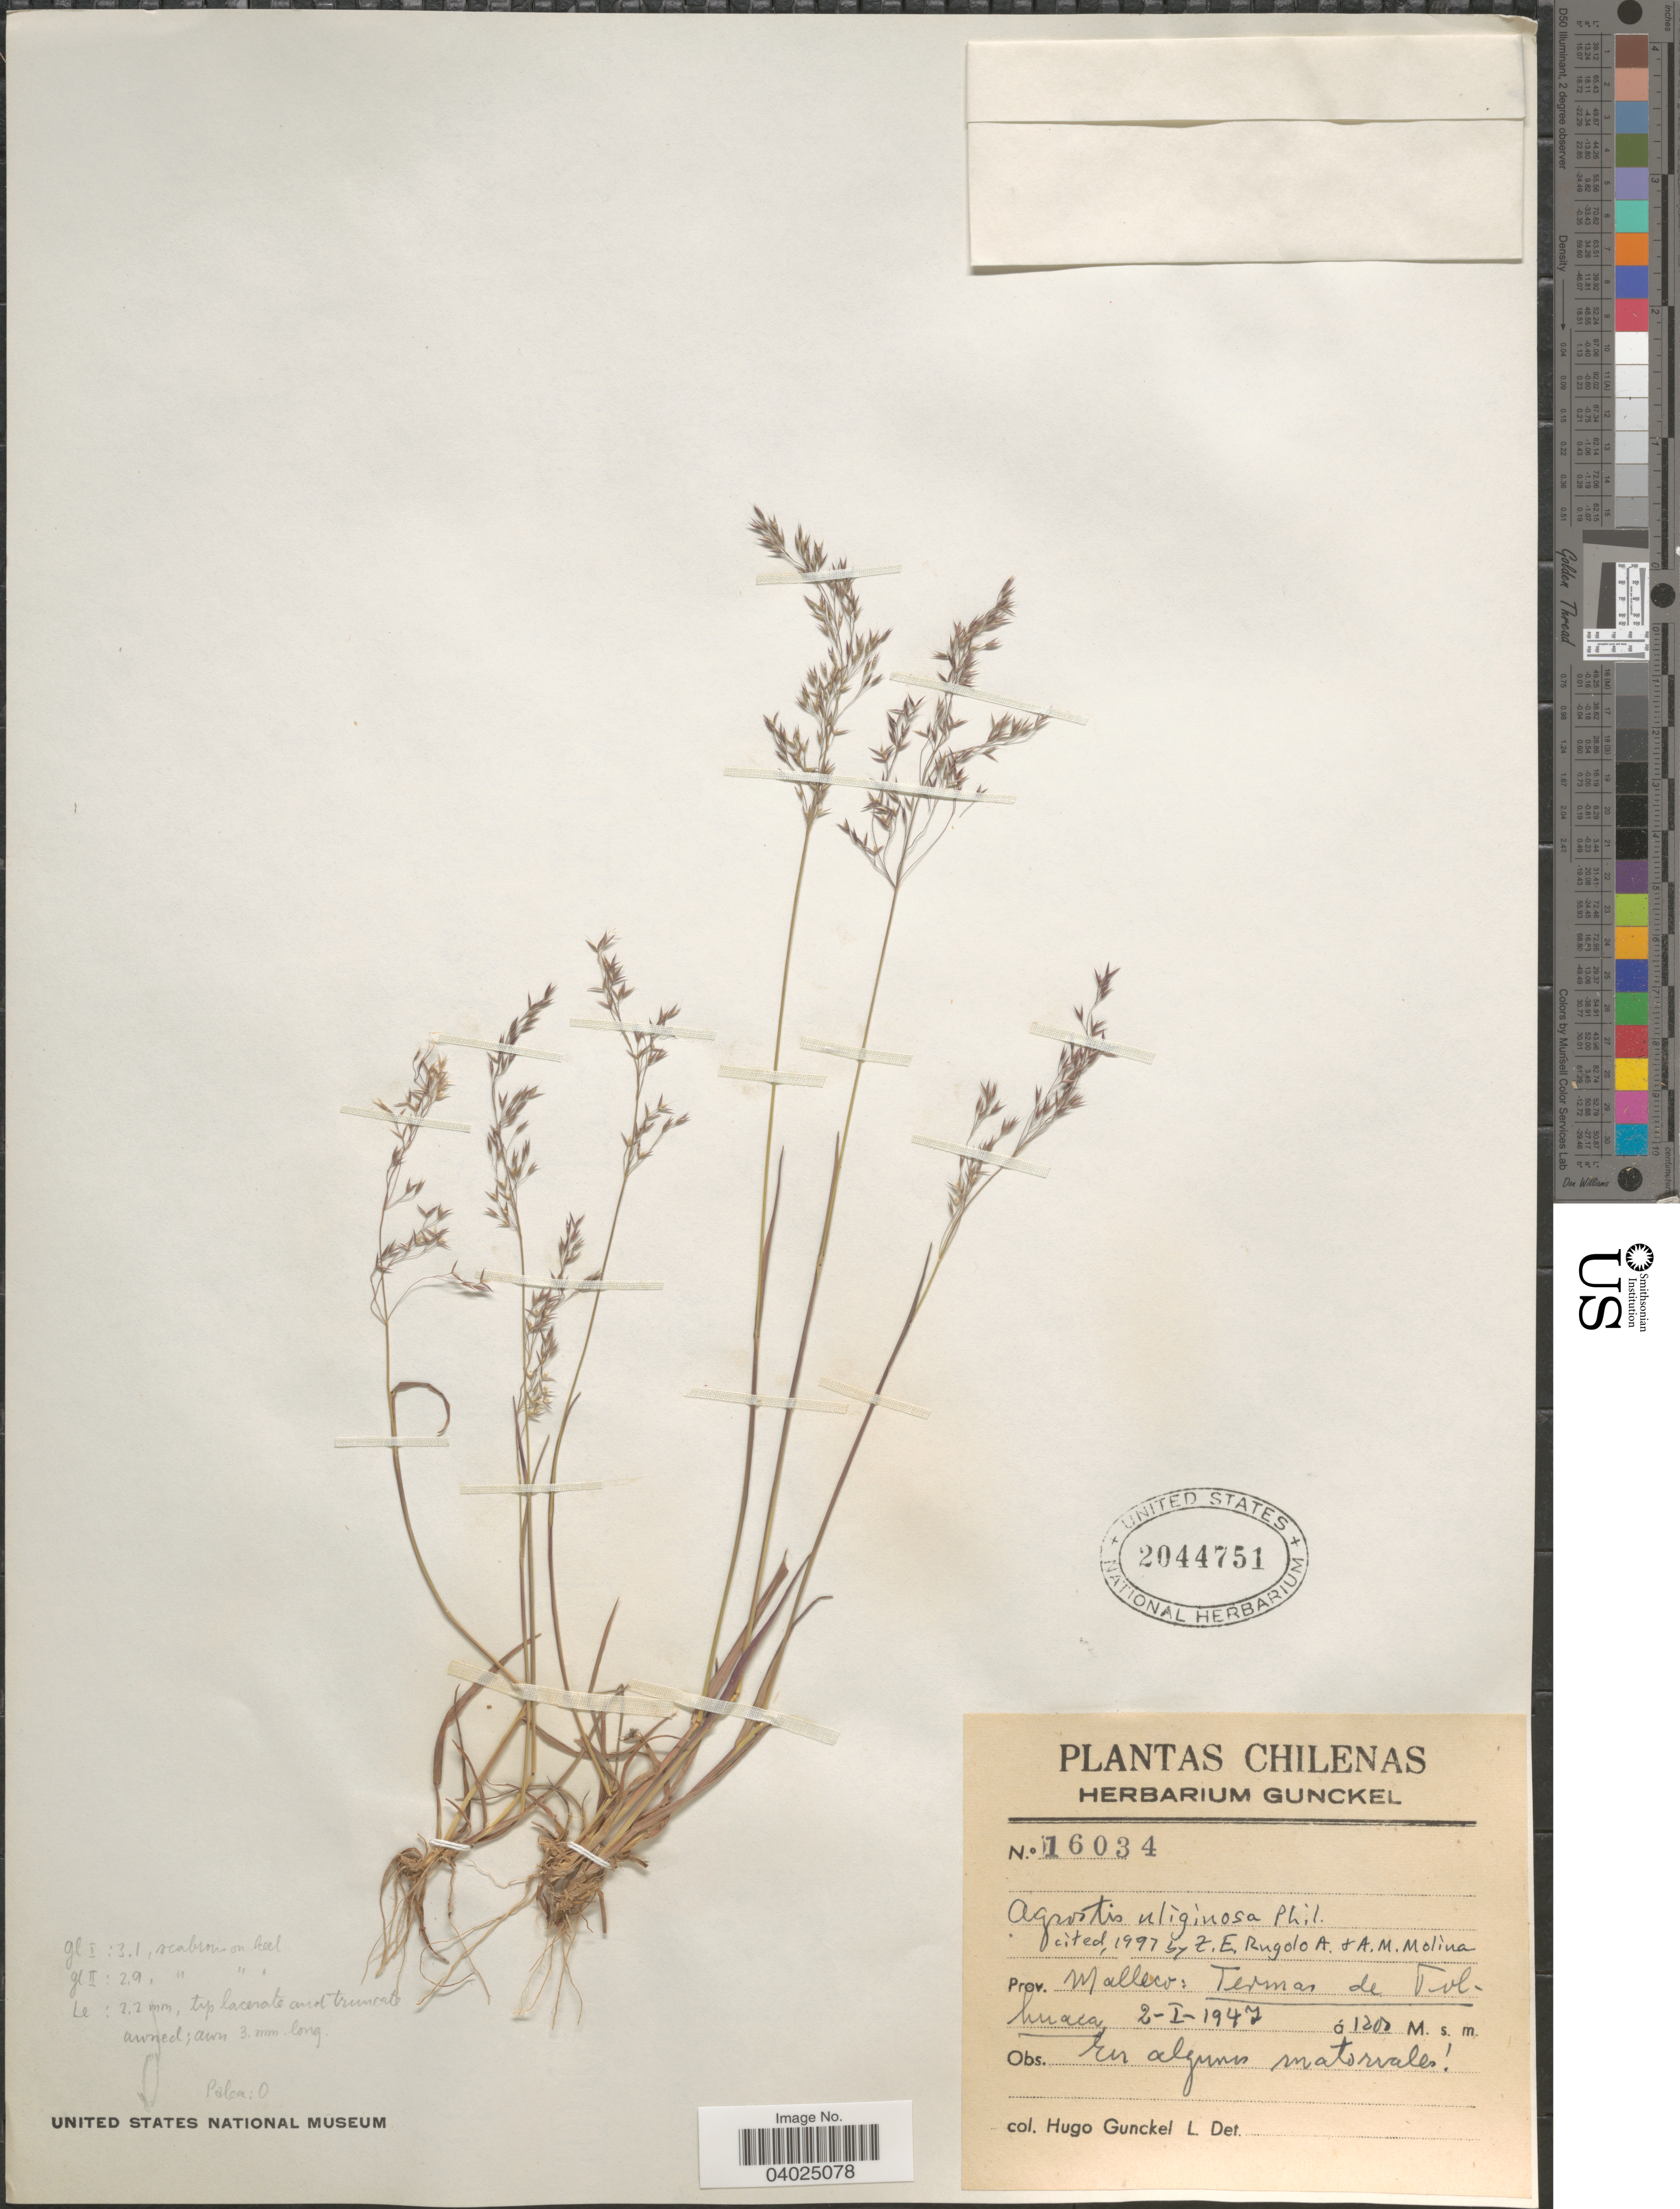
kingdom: Plantae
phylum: Tracheophyta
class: Liliopsida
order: Poales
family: Poaceae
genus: Agrostis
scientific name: Agrostis uliginosa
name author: Phil.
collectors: H. Gunckel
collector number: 16034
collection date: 1947-01-02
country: Chile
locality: Prov. Malleco: Termas de Tolhuaca.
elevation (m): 1200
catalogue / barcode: US 2044751